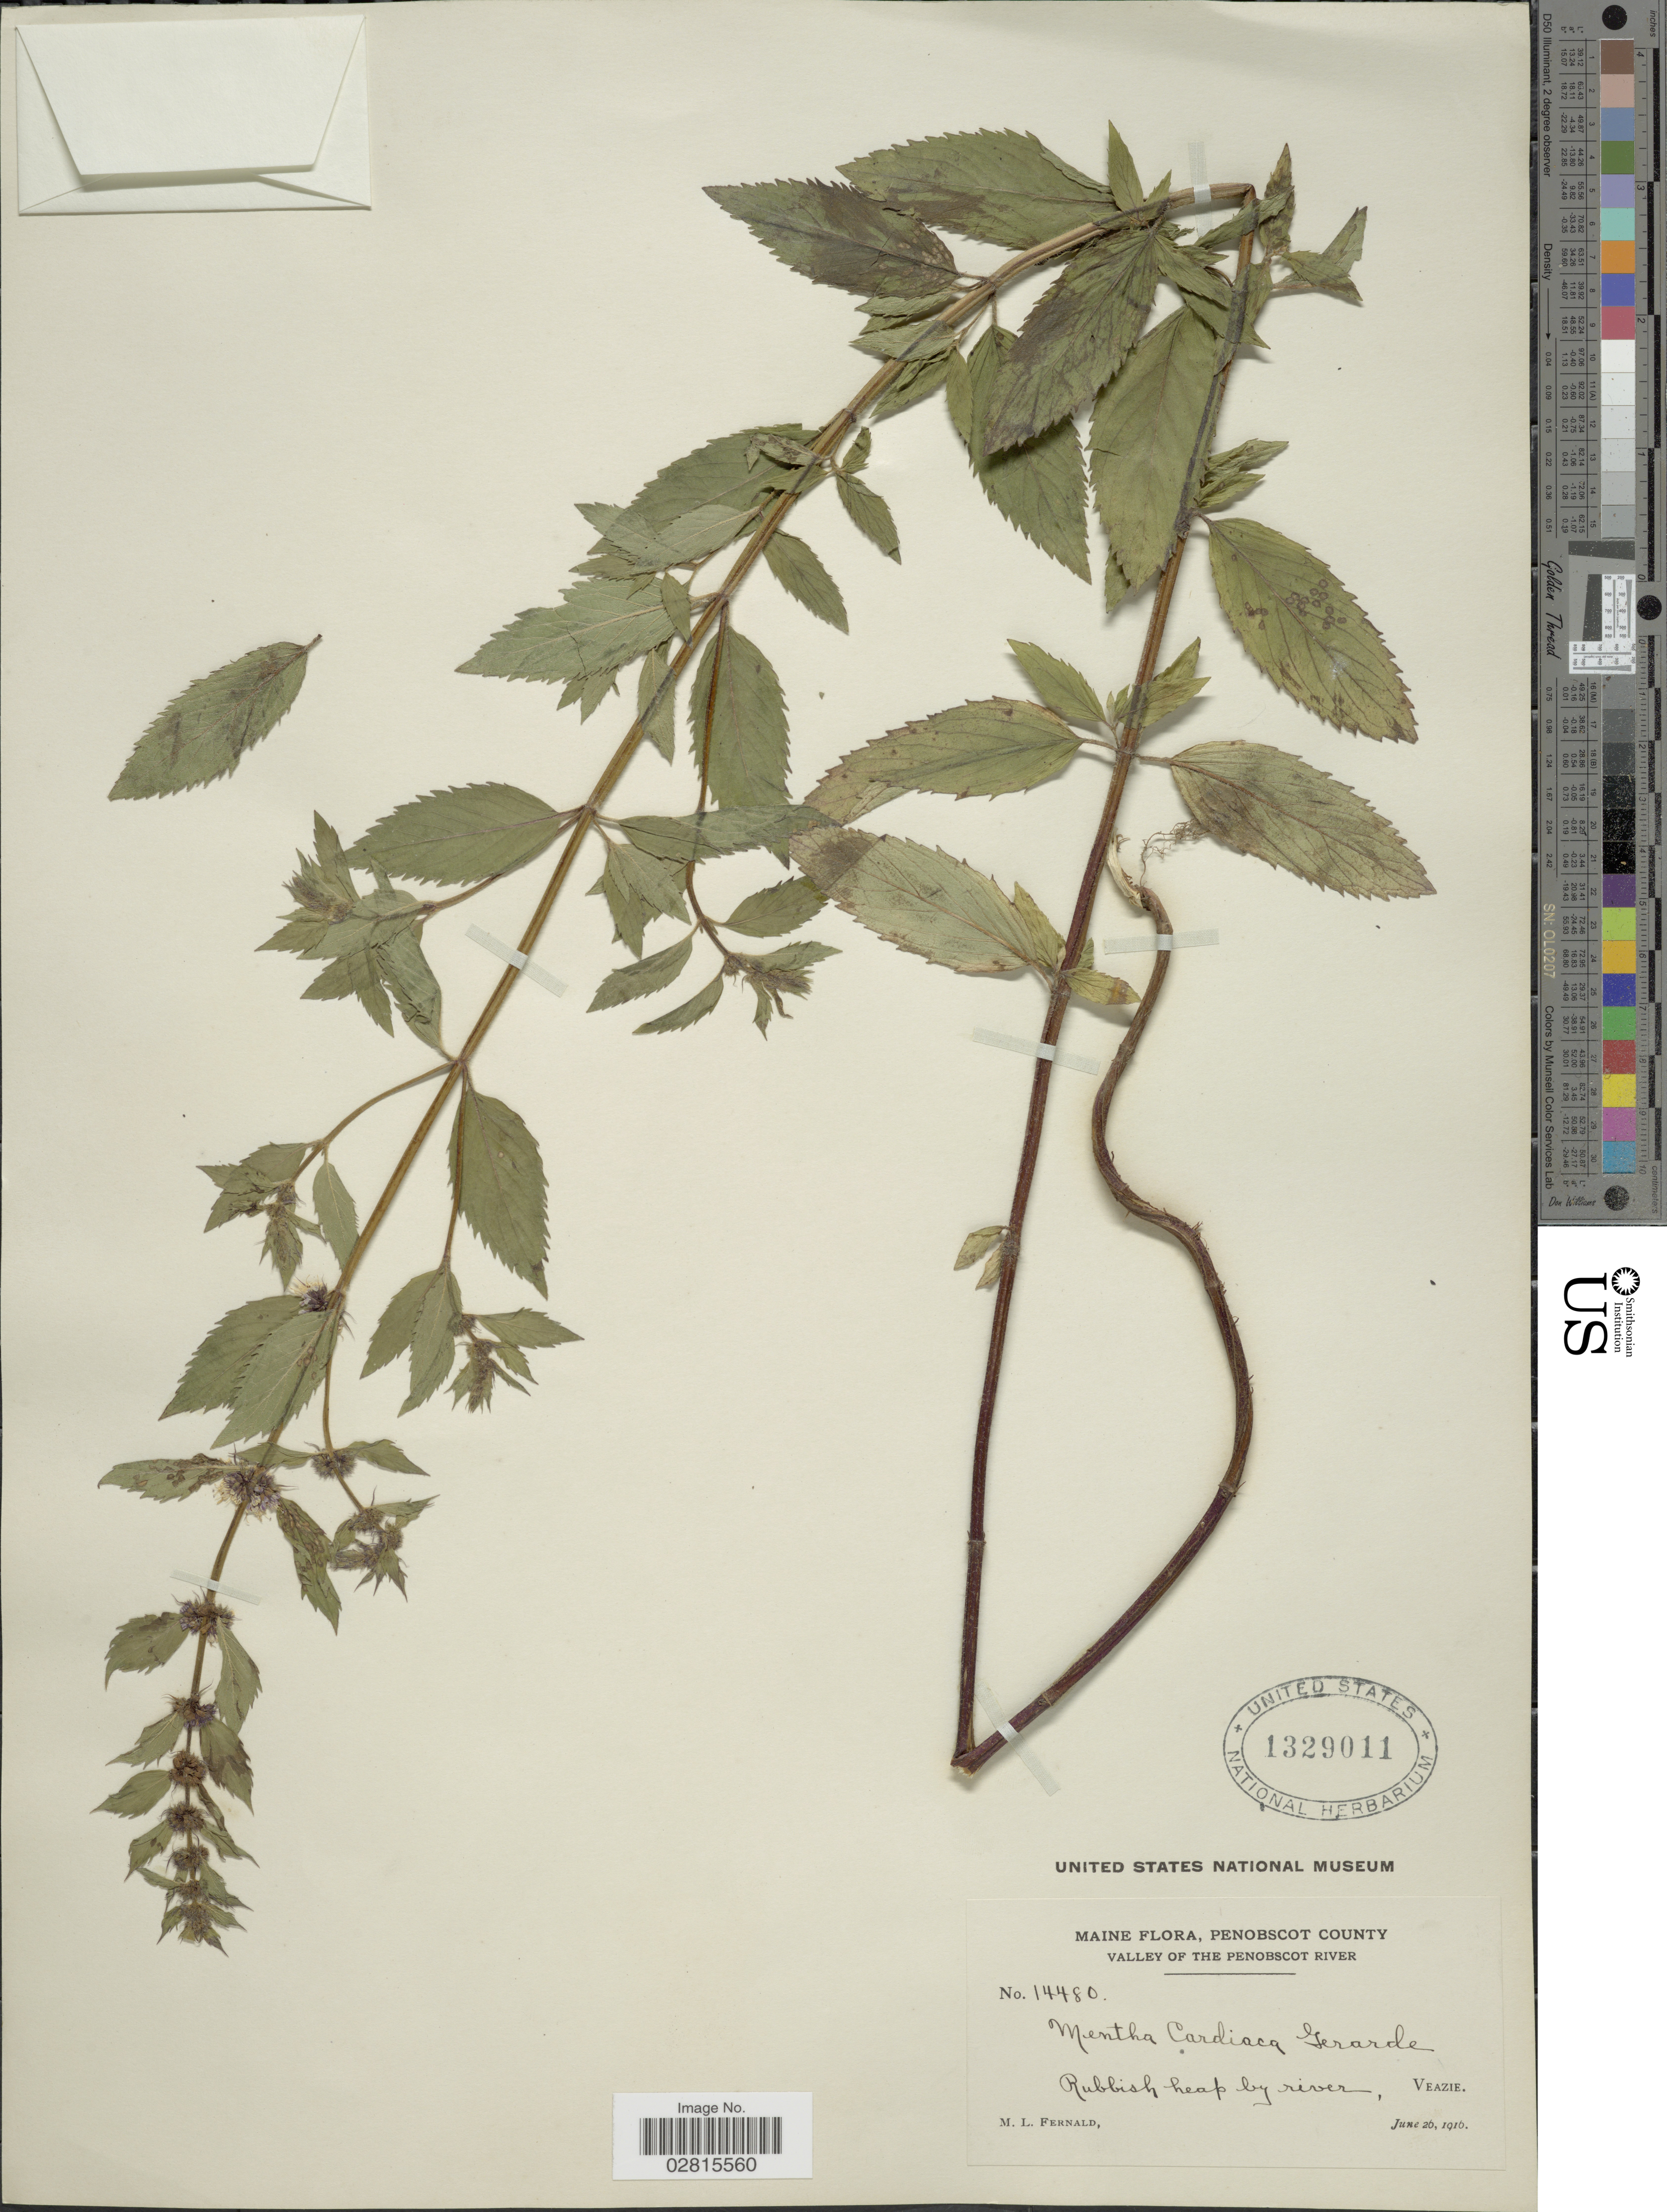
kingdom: Plantae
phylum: Tracheophyta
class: Magnoliopsida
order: Lamiales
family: Lamiaceae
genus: Mentha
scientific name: Mentha x cardiaca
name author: (S.F. Gray) Gerarde ex Baker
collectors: M. L. Fernald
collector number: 14480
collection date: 1916-06-26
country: United States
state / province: Maine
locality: Penobscot County, Valley of the Penobscot River, Veazie.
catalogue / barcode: US 1329011